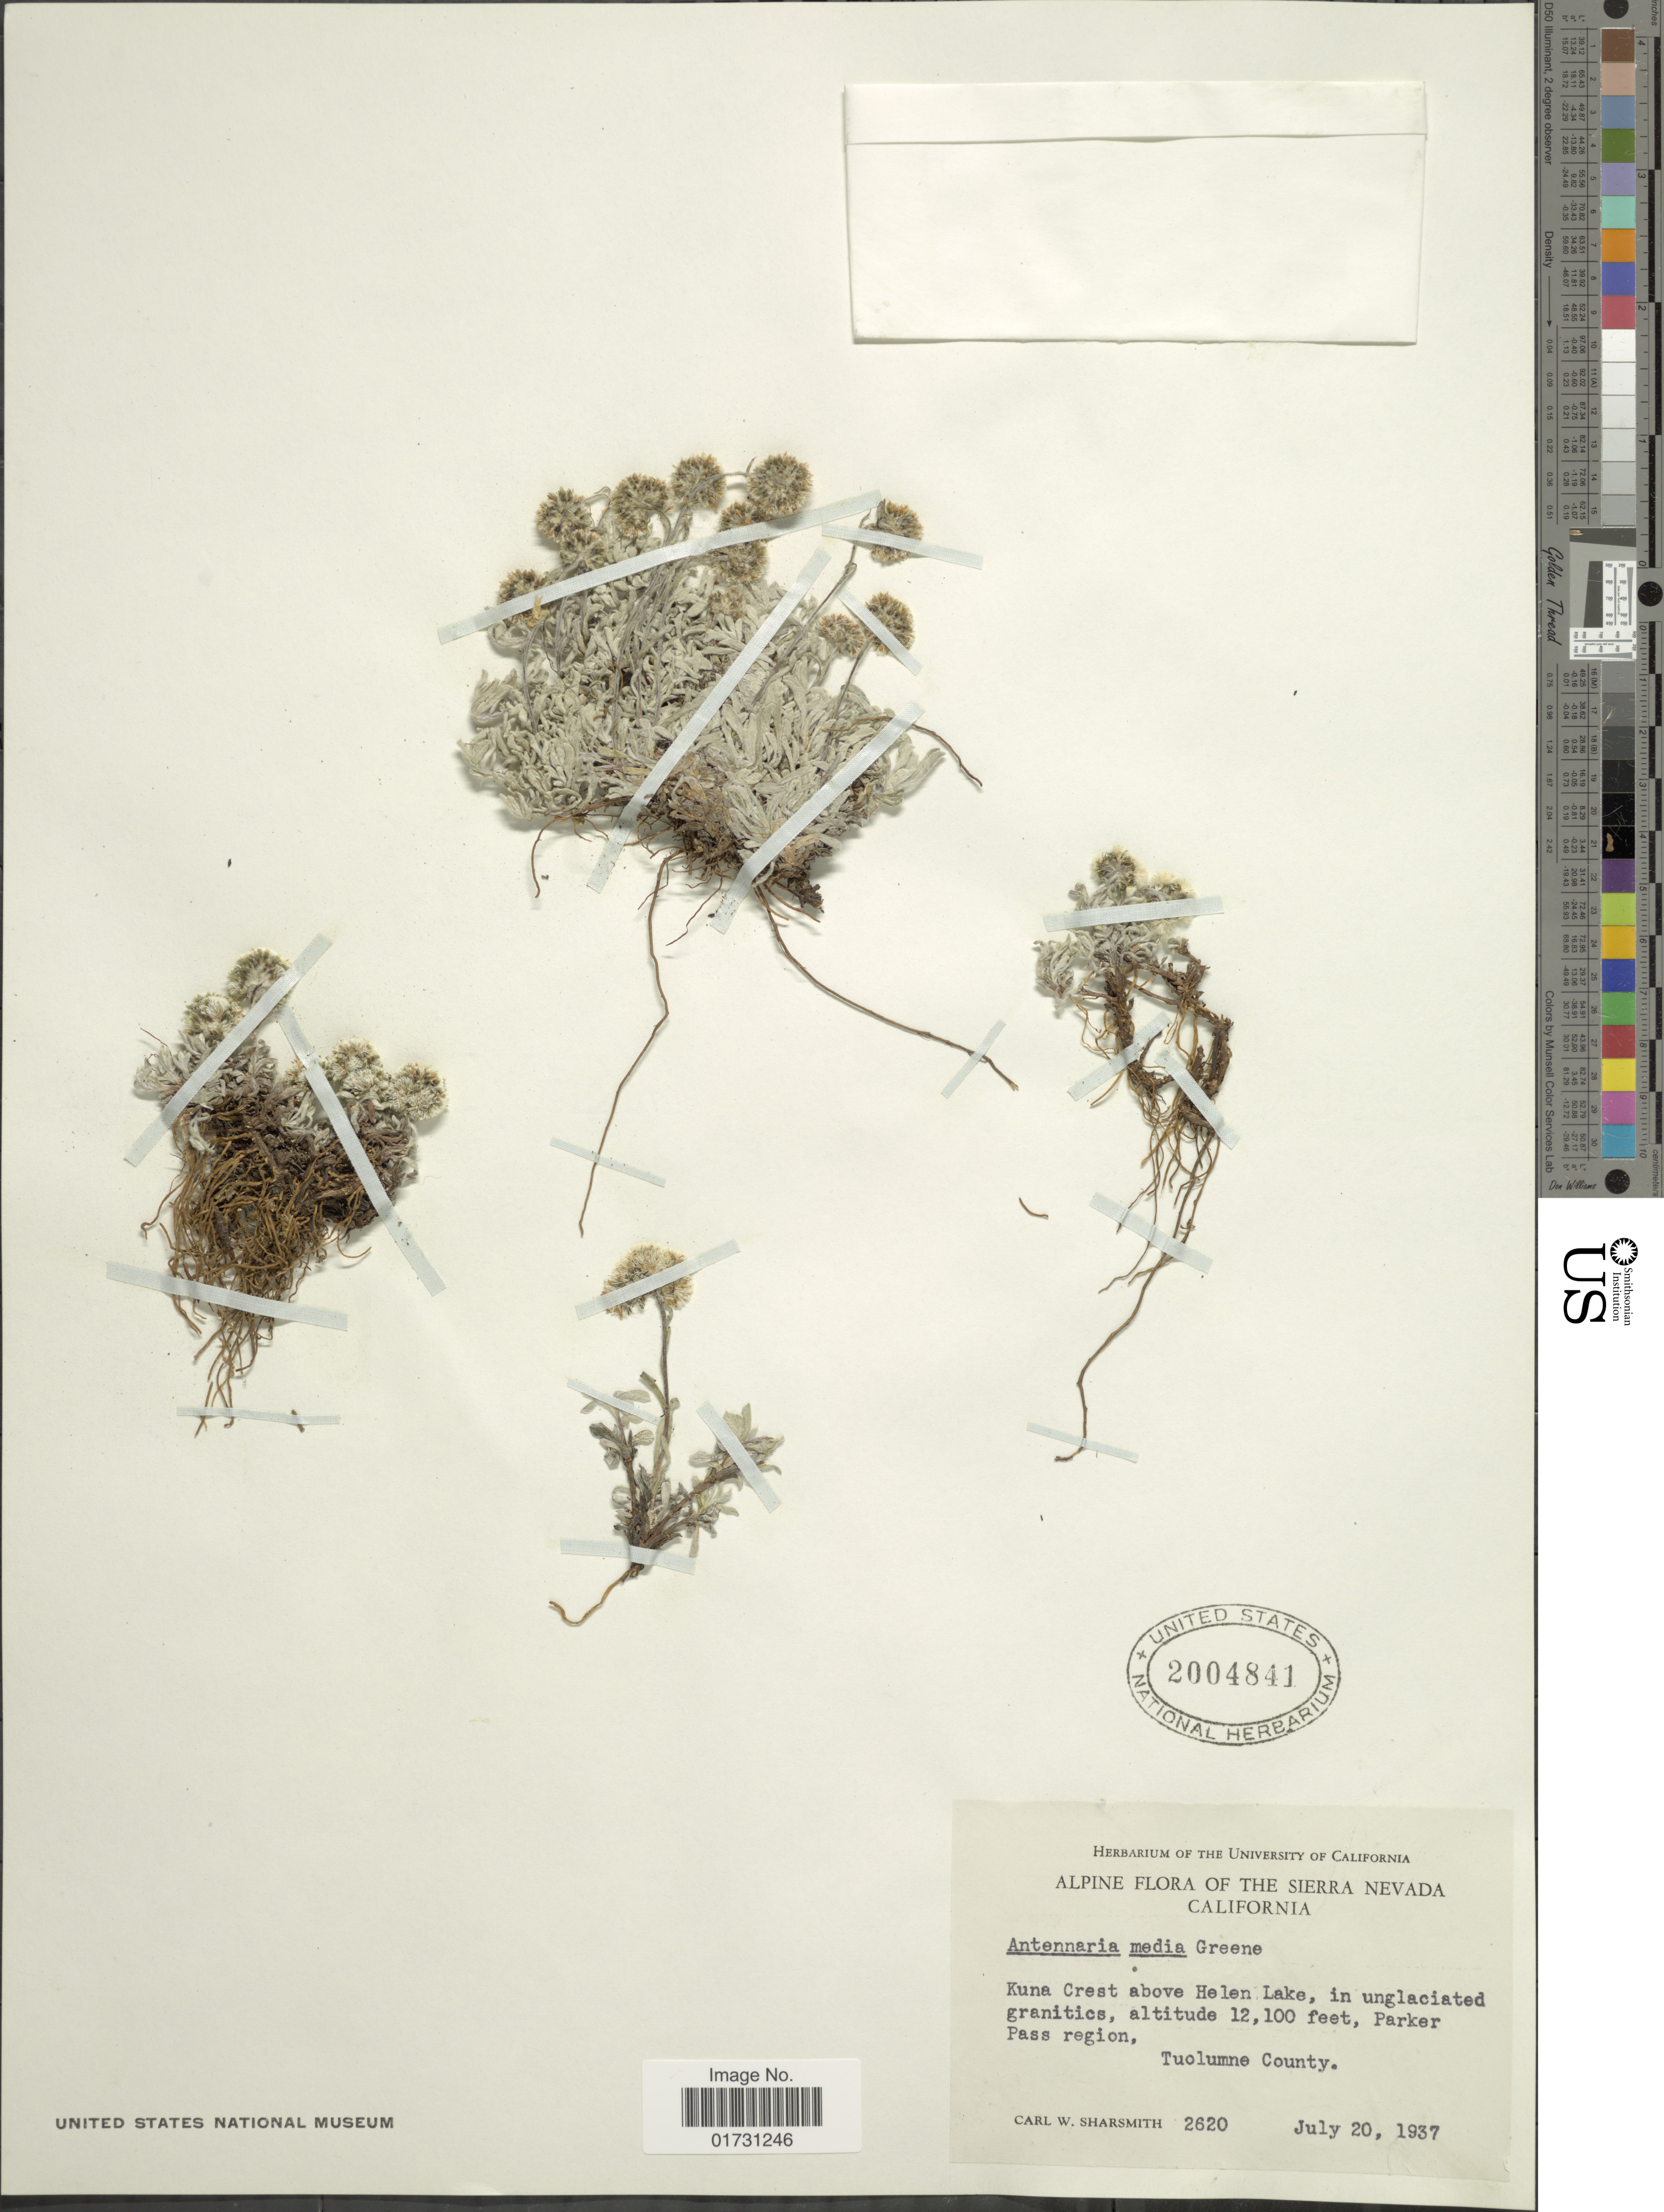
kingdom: Plantae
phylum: Tracheophyta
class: Magnoliopsida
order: Asterales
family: Asteraceae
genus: Antennaria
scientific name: Antennaria media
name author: Greene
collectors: C. Sharsmith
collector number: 2620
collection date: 1937-07-20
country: United States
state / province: California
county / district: Tuolumne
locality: Alpine, The Sierra Nevada California, Kuna CRest above Helen Lake, Parker Pass region, Tuolumne County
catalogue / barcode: US 20004841